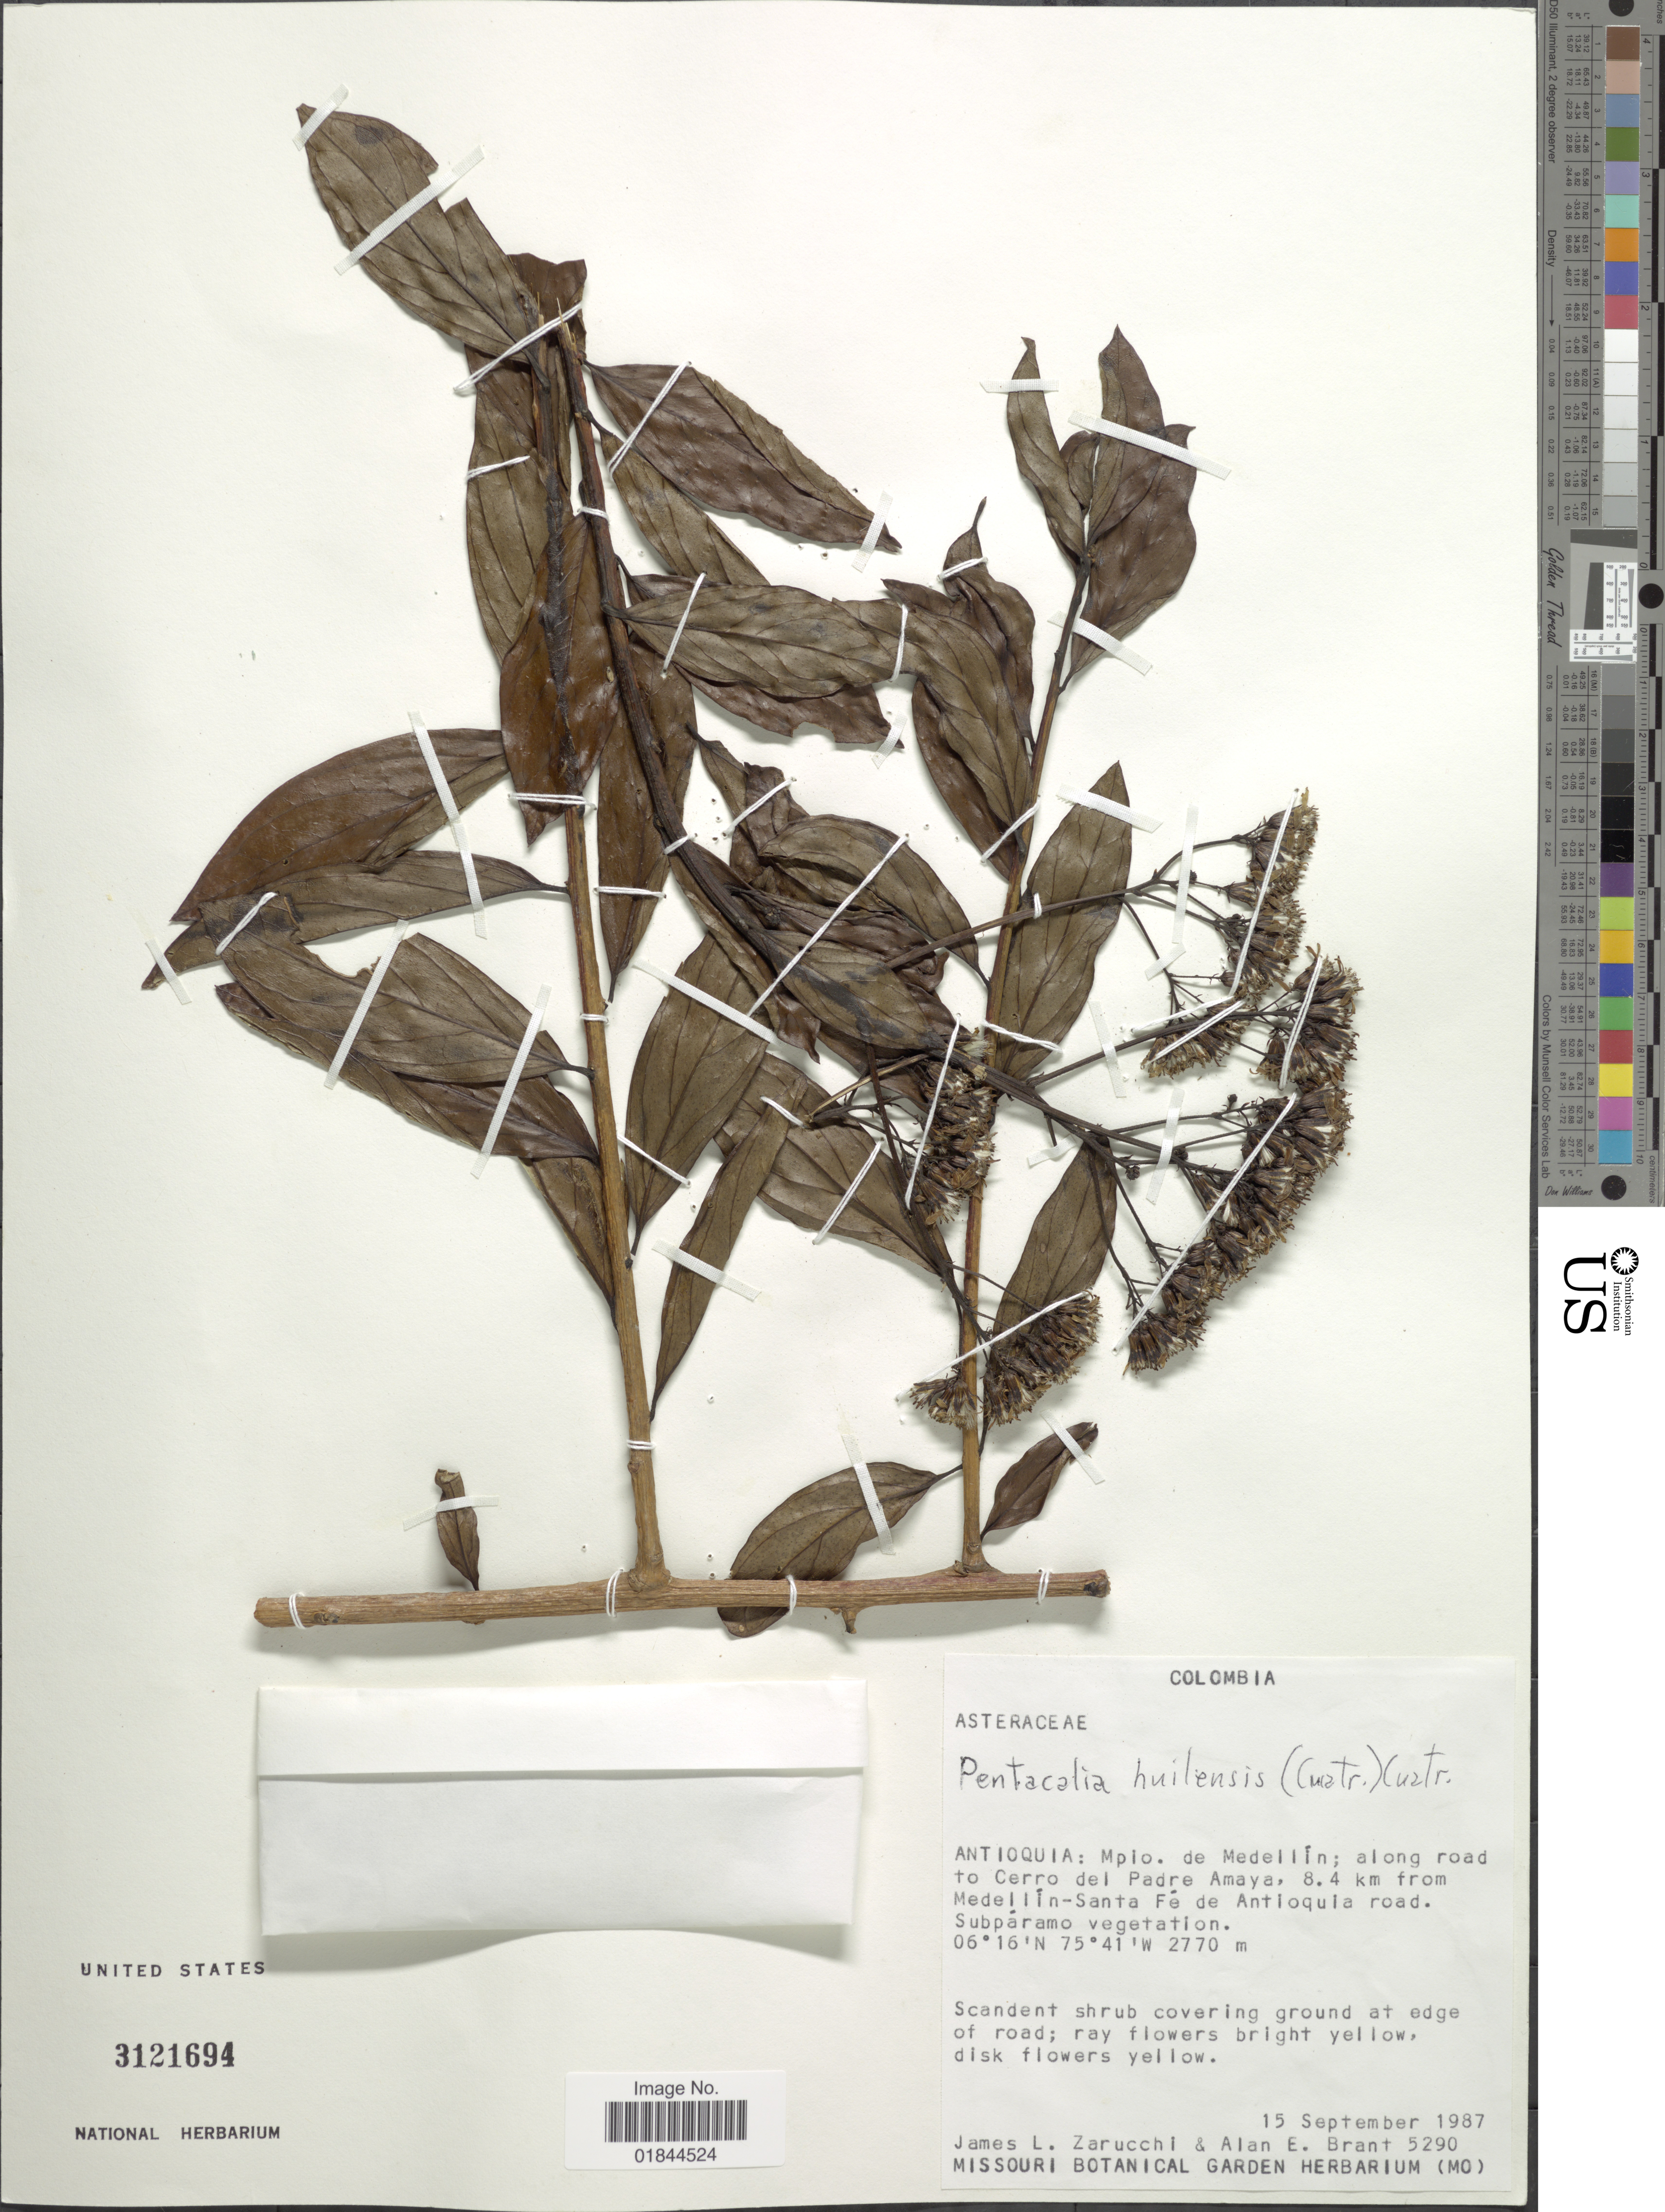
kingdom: Plantae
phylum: Tracheophyta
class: Magnoliopsida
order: Asterales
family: Asteraceae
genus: Pentacalia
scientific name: Pentacalia huilensis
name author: (Cuatrec.) Cuatrec.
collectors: J. L. Zarucchi & A. Brant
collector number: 5290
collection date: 1987-09-15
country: Colombia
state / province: Antioquia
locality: Mpio. de Medellin, along road to Cerro del Padre Amaya, 8.4 km from Medellin-Santa Fe de Antioquia road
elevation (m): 2770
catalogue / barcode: US 3121694